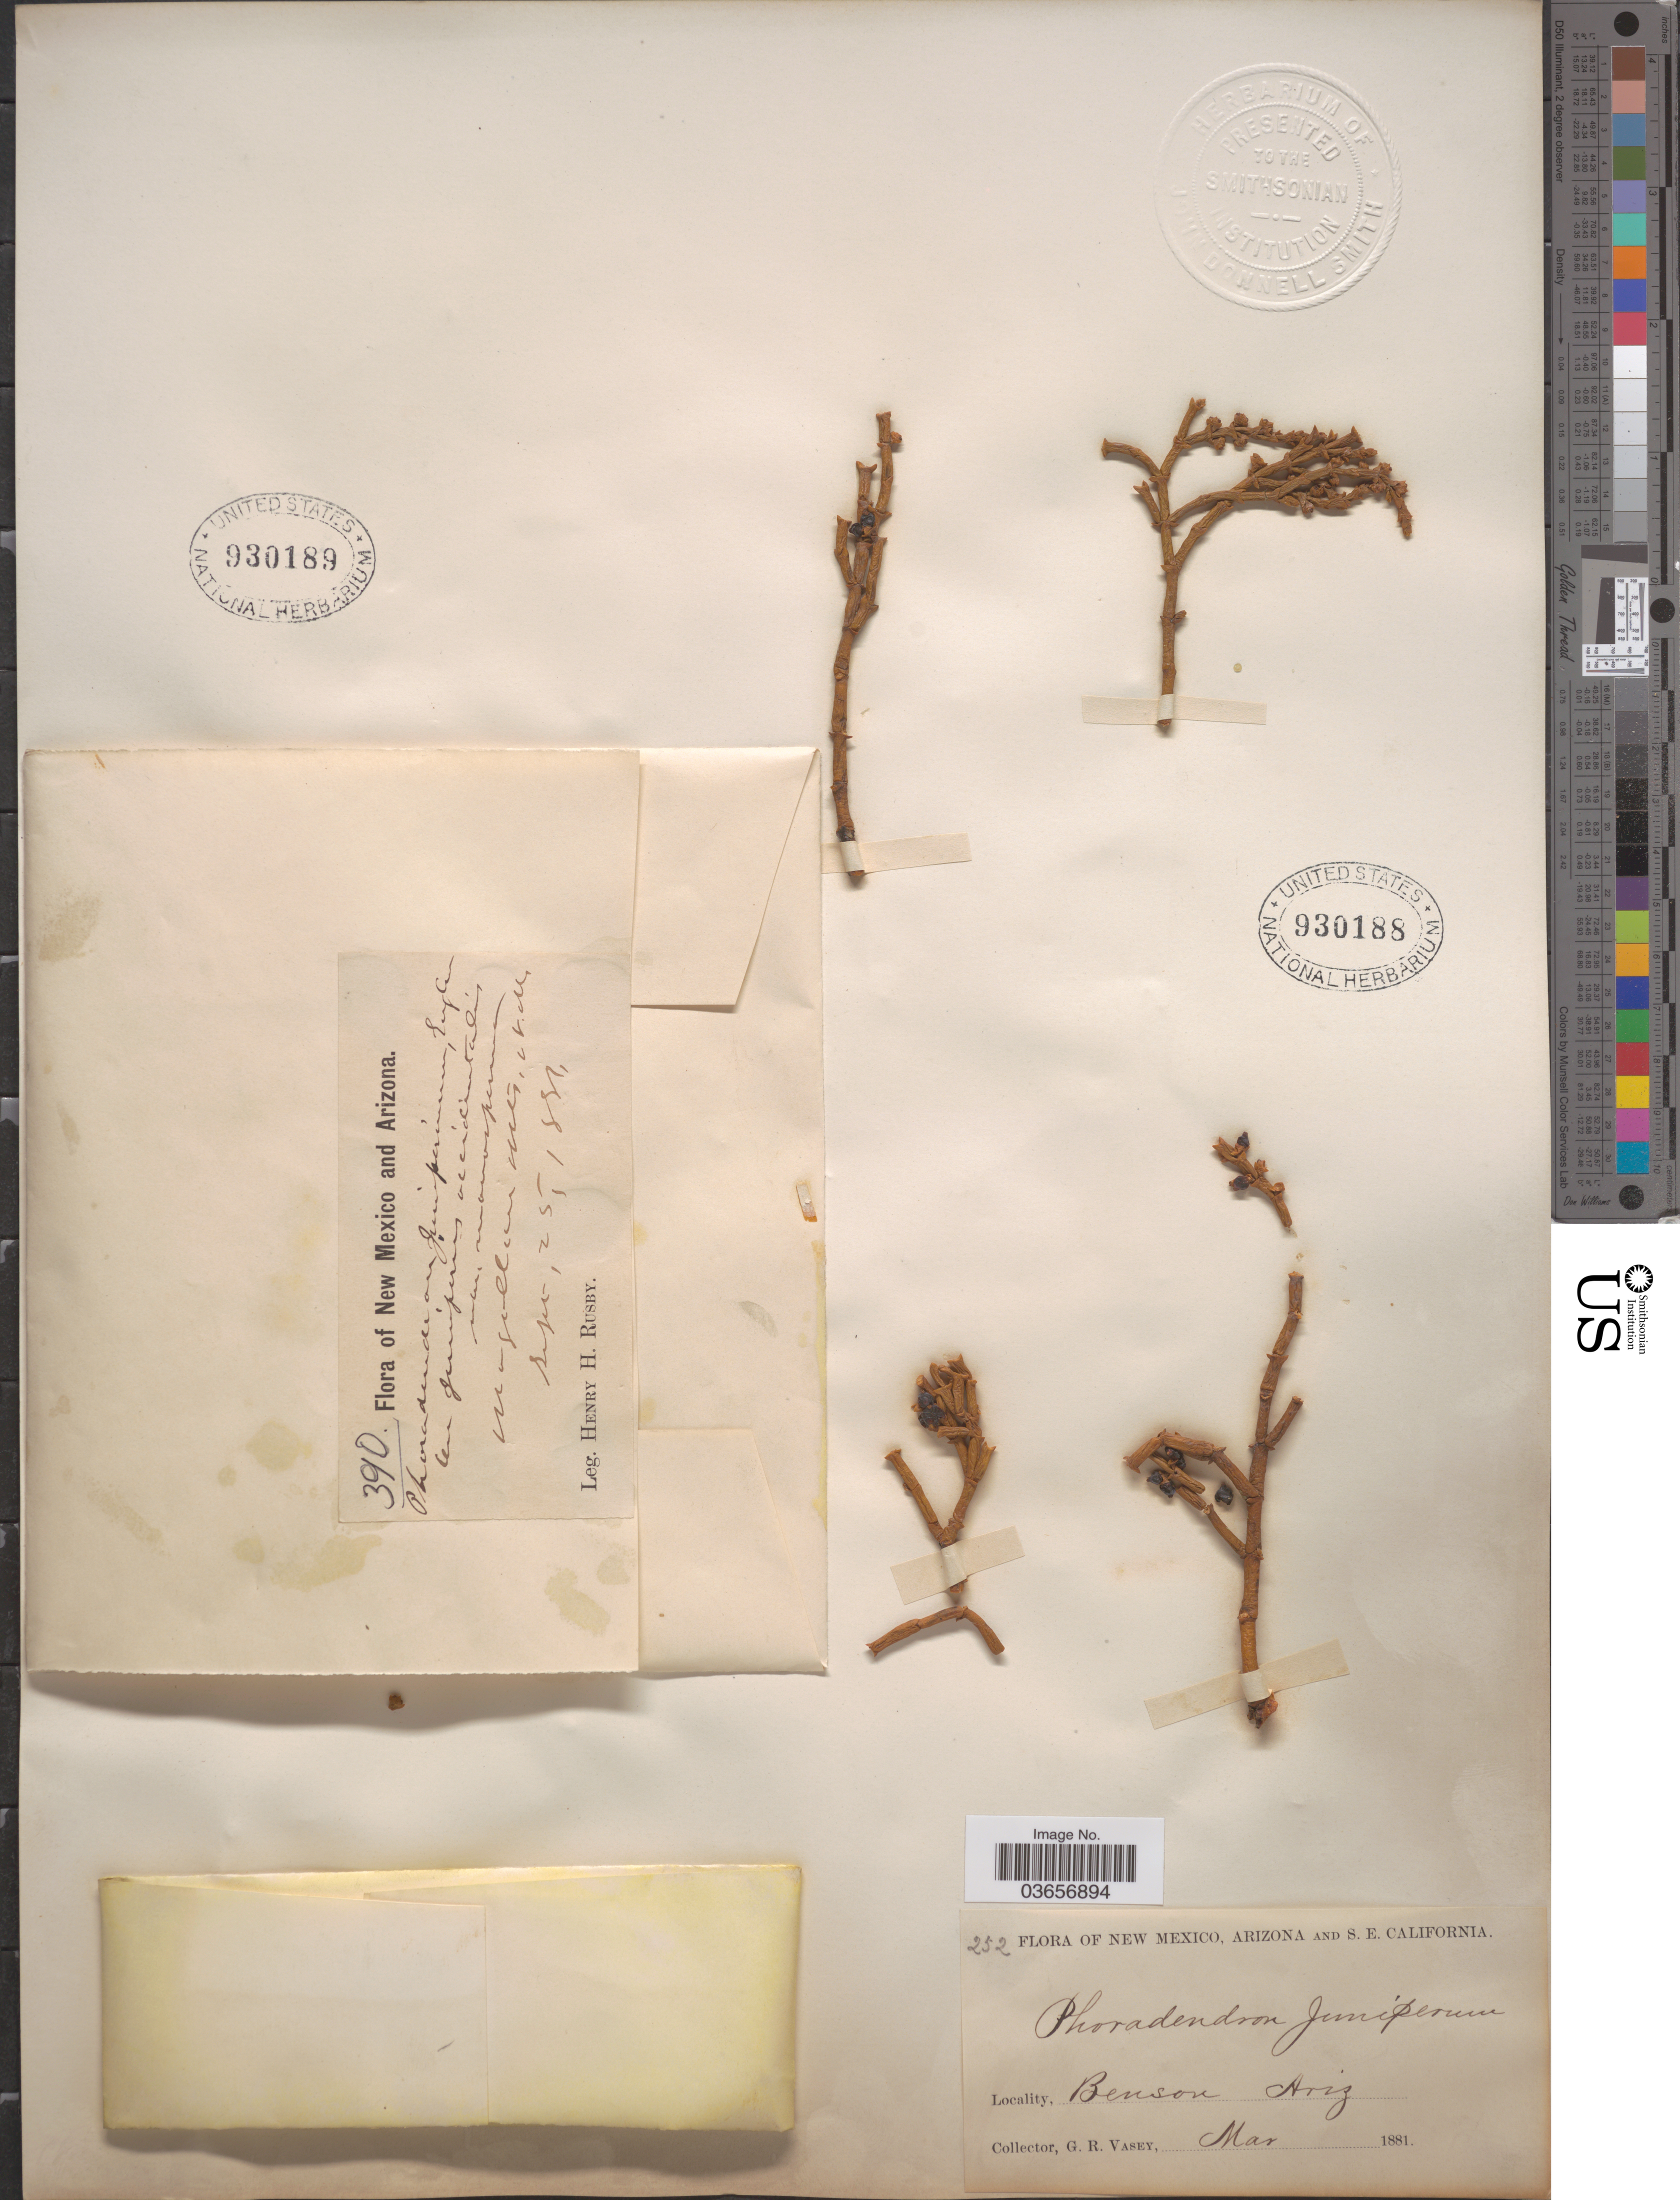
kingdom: Plantae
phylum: Tracheophyta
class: Magnoliopsida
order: Santalales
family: Viscaceae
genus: Phoradendron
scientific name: Phoradendron juniperinum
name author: Engelm. ex A. Gray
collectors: H. H. Rusby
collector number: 390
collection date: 1881-09-25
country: United States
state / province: New Mexico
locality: Mogollon Mts.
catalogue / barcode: US 930189-2